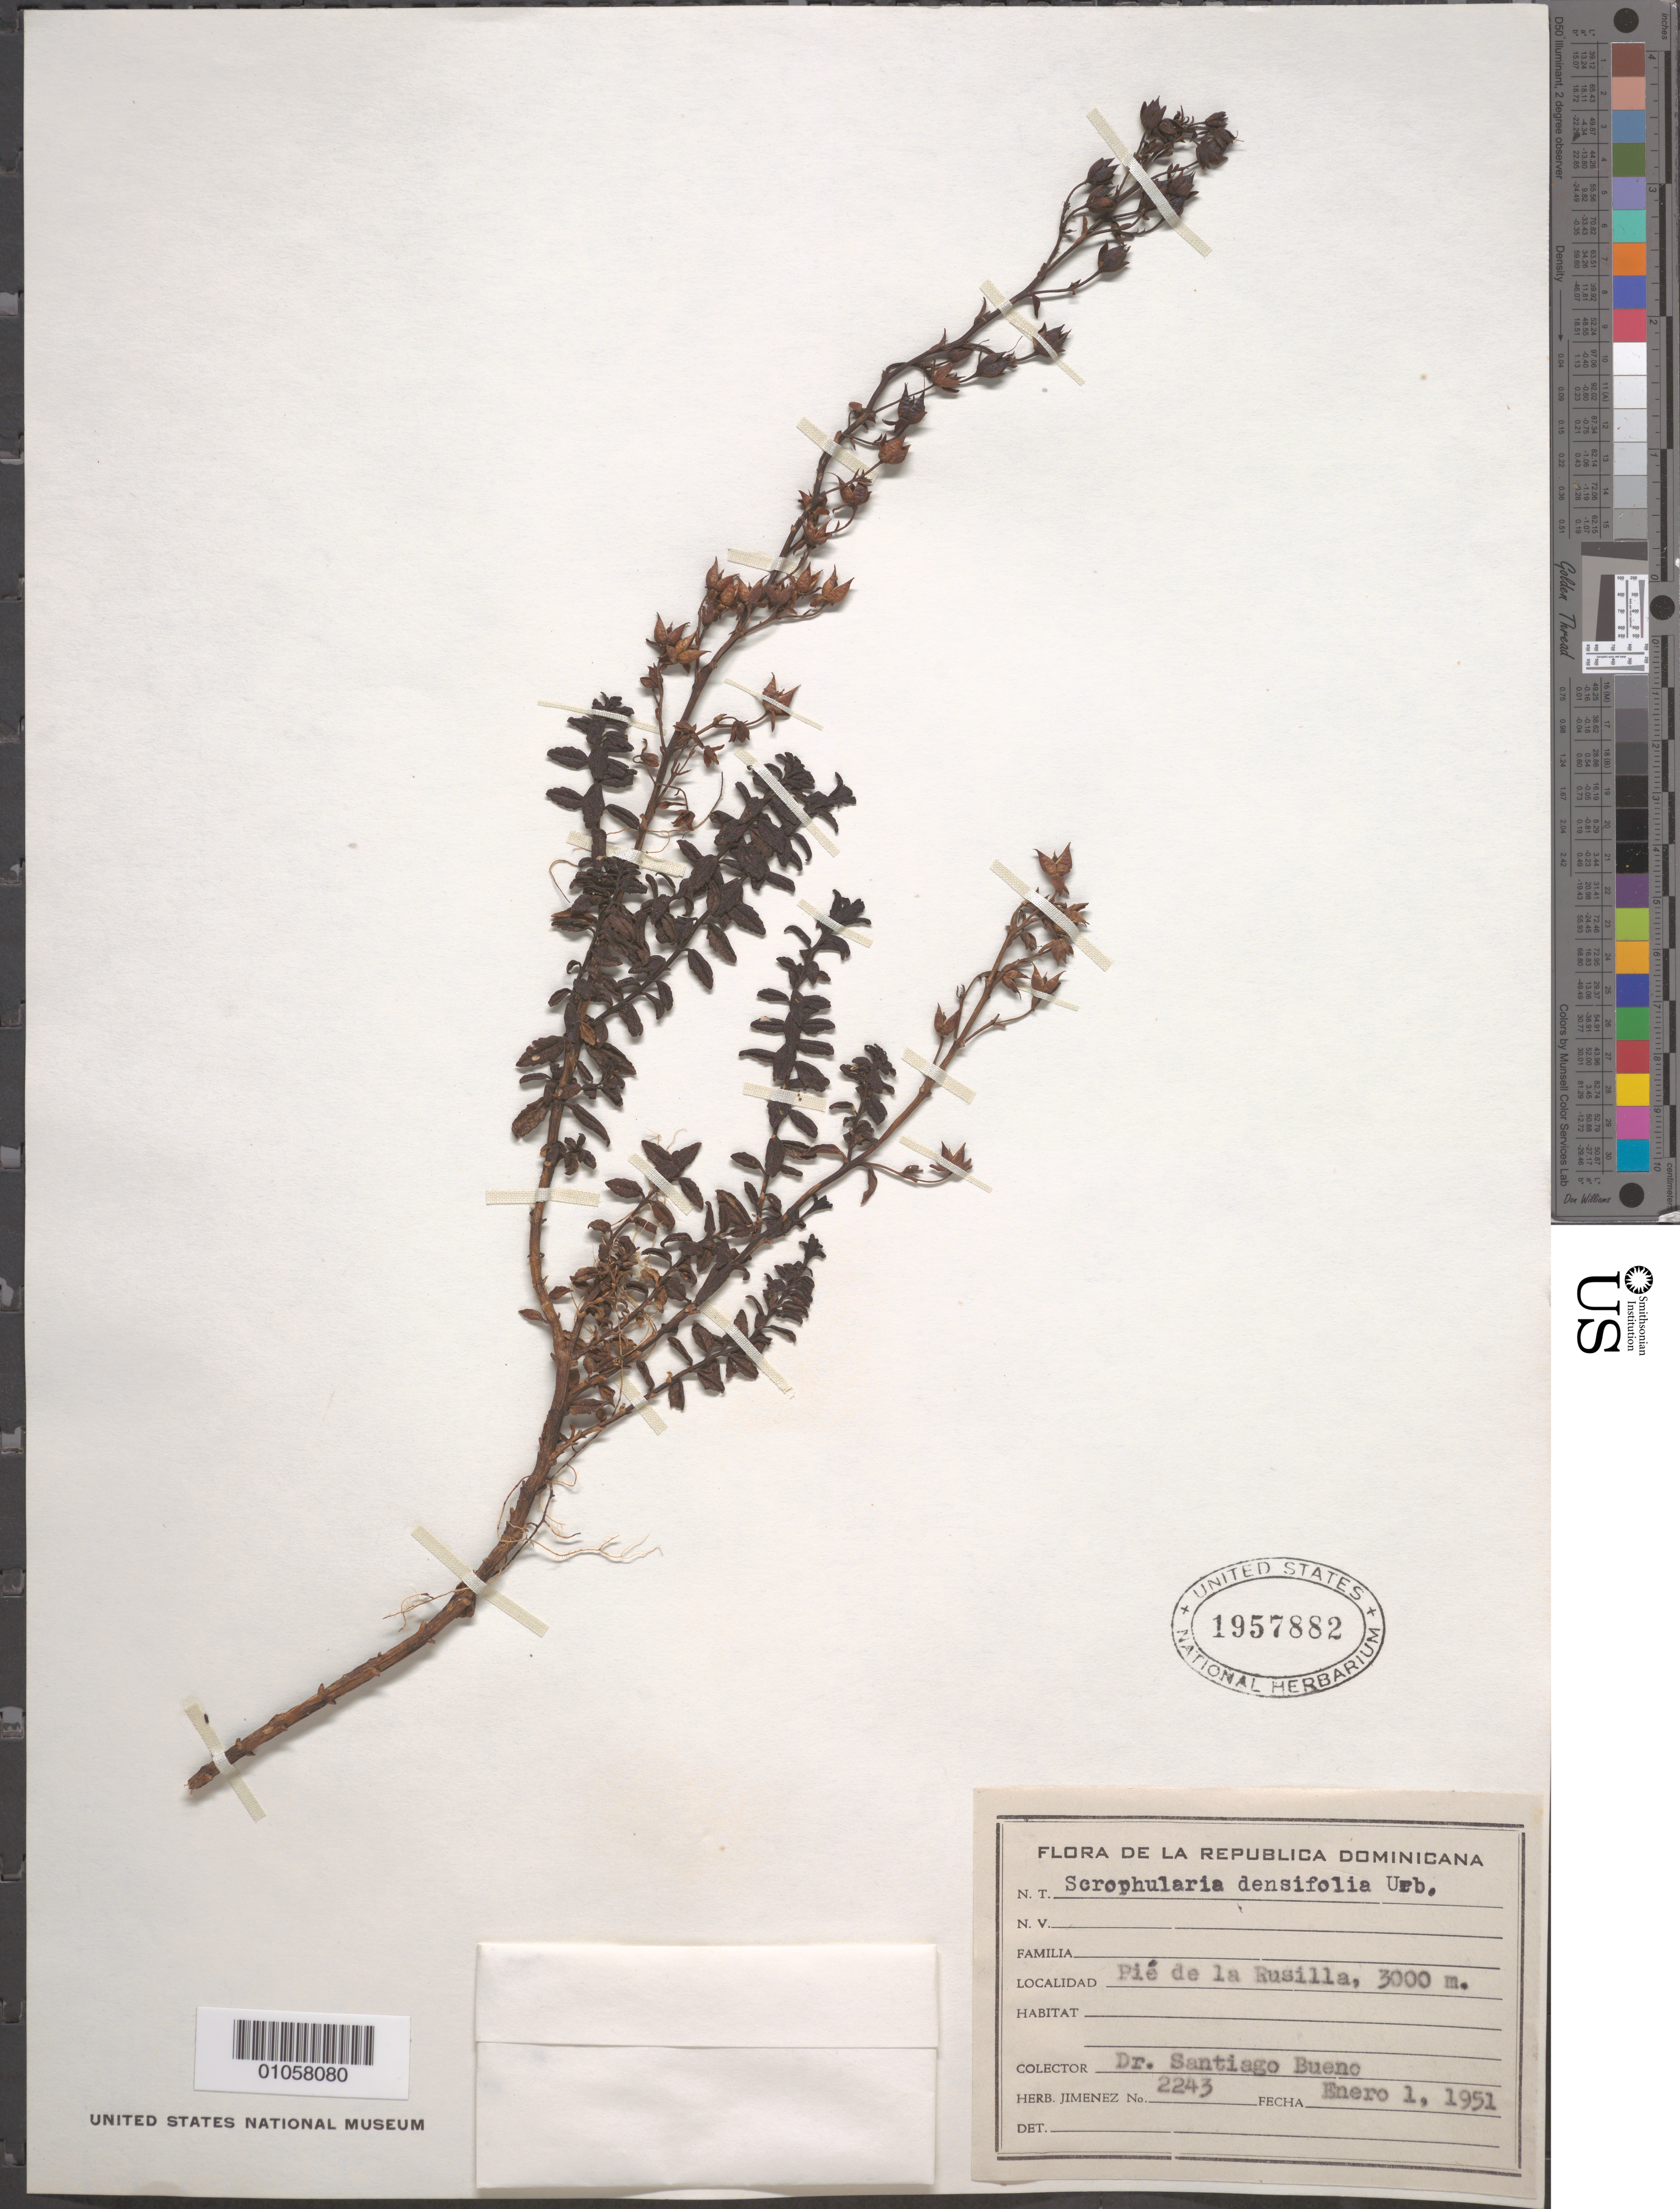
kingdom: Plantae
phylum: Tracheophyta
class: Magnoliopsida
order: Lamiales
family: Scrophulariaceae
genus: Scrophularia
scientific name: Scrophularia densiflora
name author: Urb. & Ekman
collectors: S. Bueno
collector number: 2243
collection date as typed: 01 Jan 1951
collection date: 1951-01-01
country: Dominican Republic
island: Hispaniola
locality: Pié de La Rusilla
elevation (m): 3000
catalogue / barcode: US 1957882